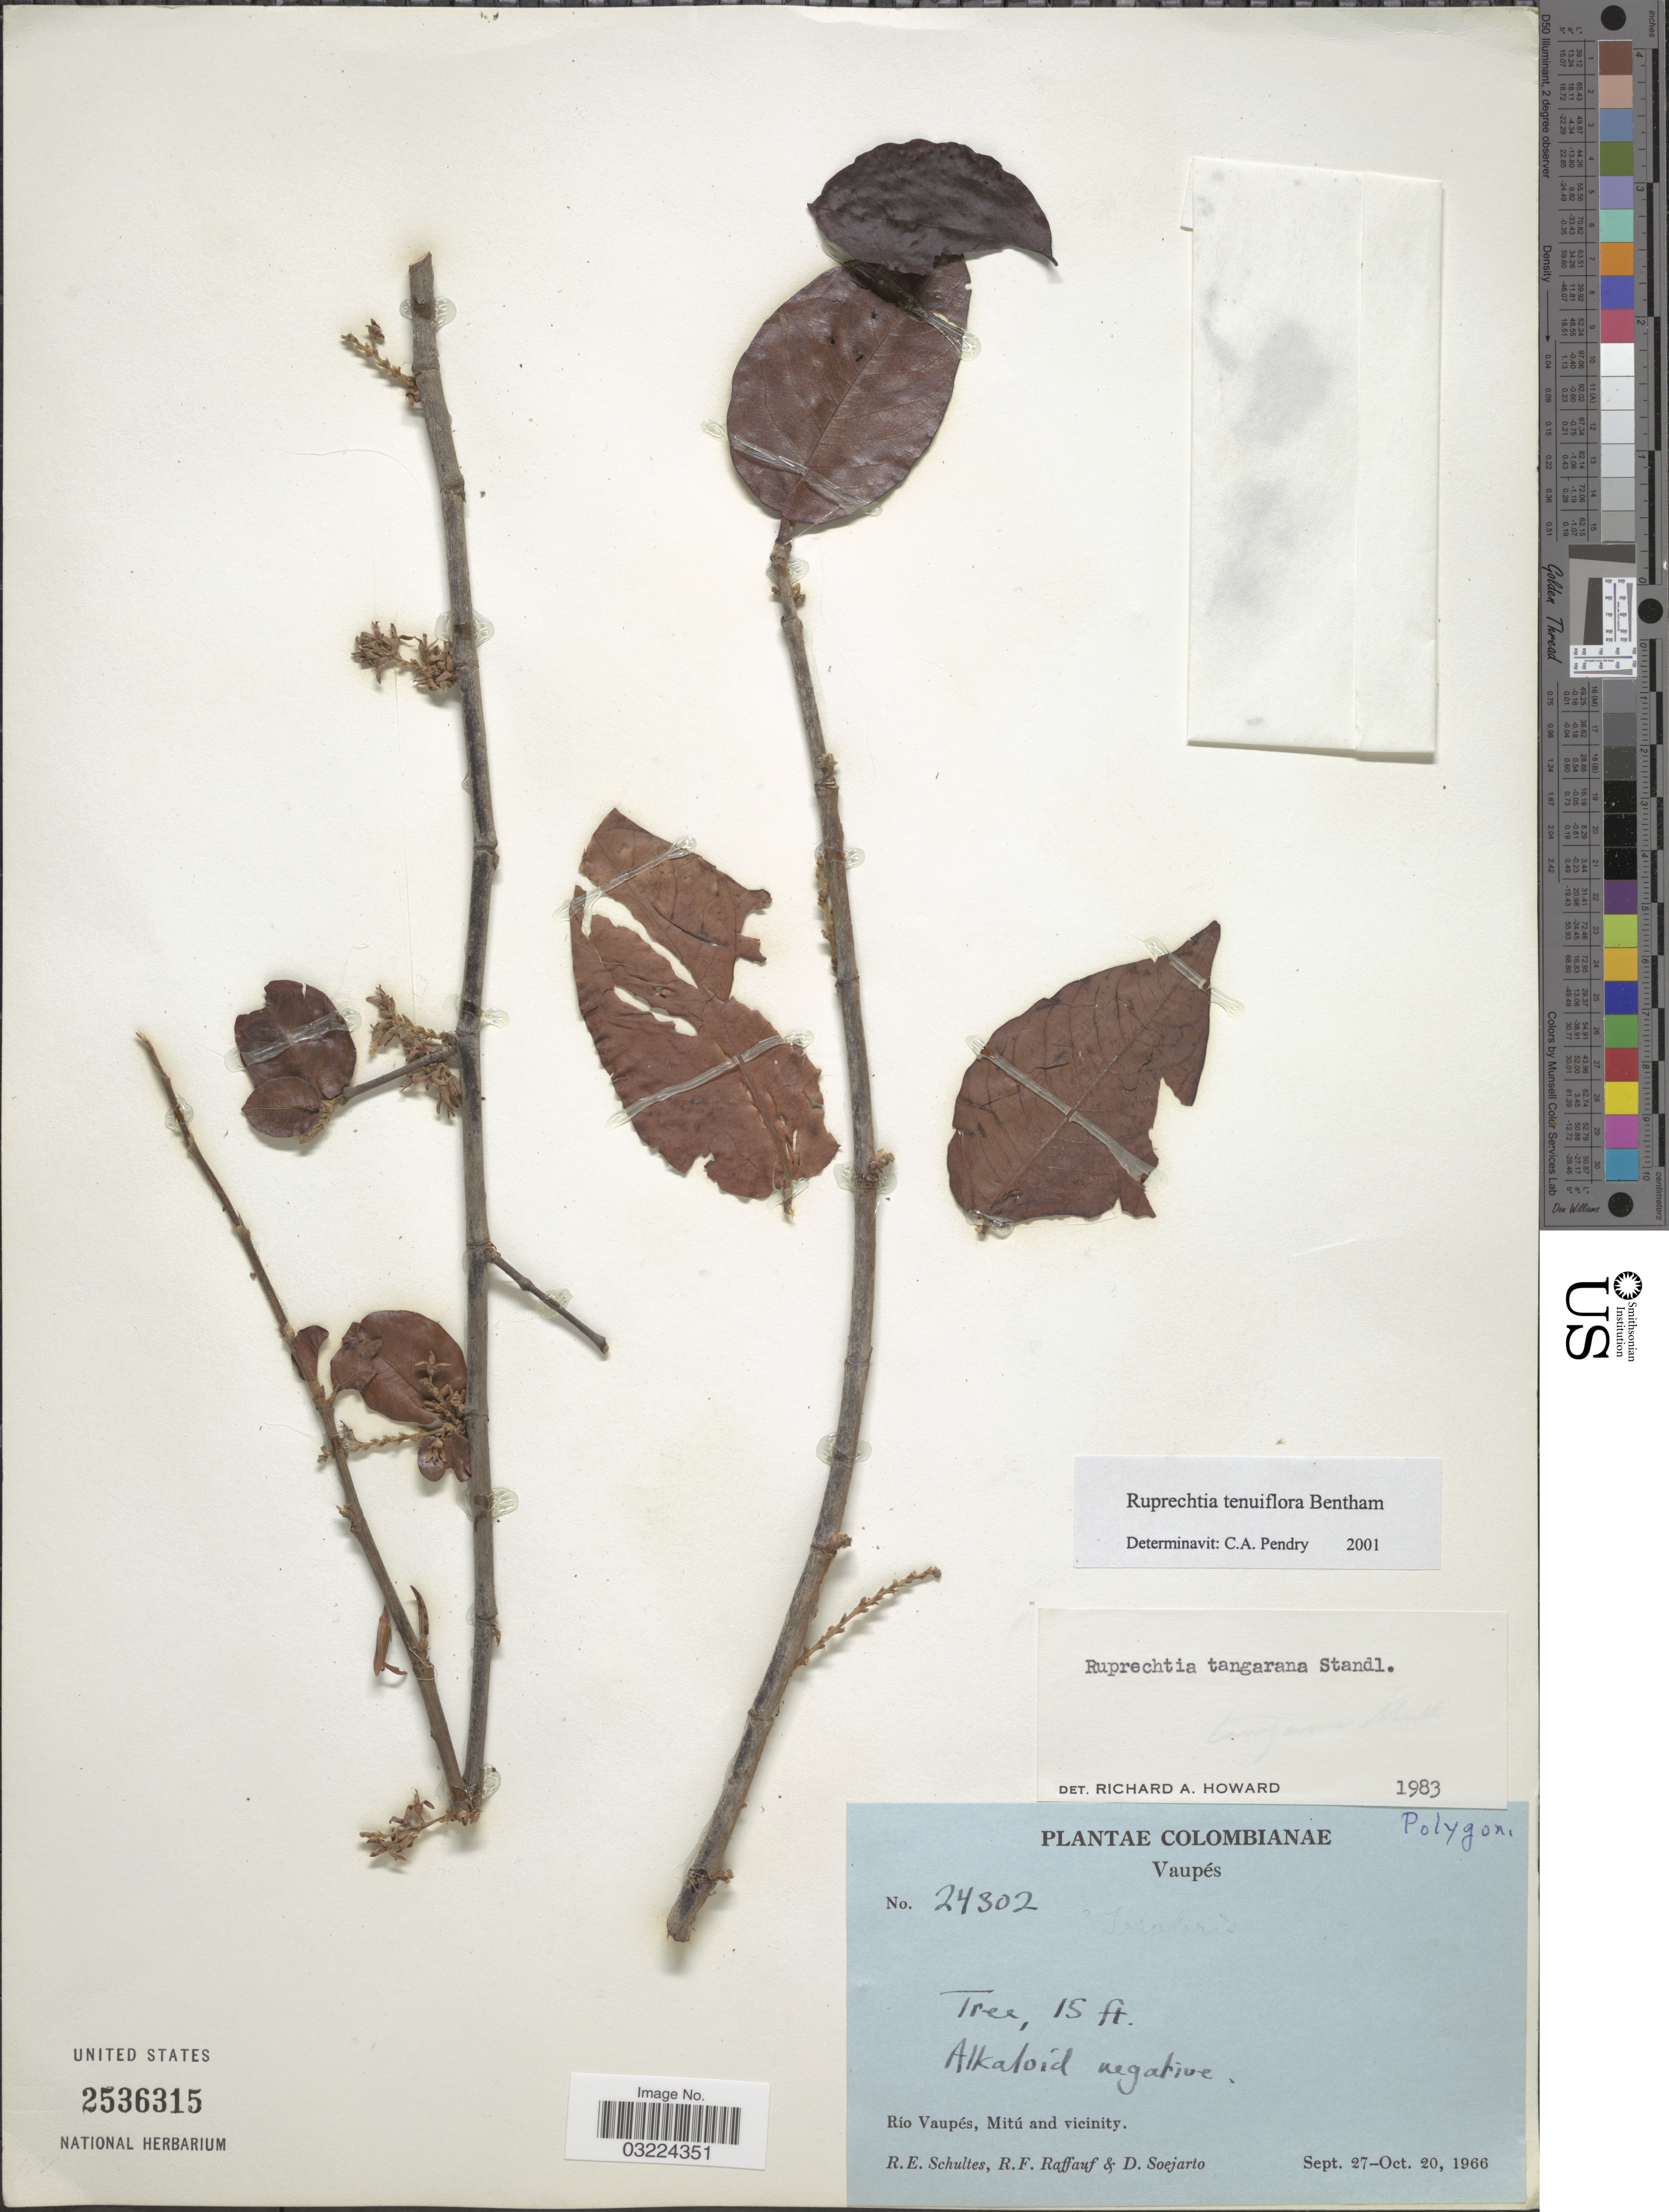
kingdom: Plantae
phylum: Tracheophyta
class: Magnoliopsida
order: Caryophyllales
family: Polygonaceae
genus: Ruprechtia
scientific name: Ruprechtia tenuiflora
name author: Benth.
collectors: R. E. Schultes, R. Raffauf & D. Soejarto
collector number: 24302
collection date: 1966-09-27/1966-10-20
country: Colombia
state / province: Vaupés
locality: Río Vaupés, Mitú and vicinity.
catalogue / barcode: US 2536315